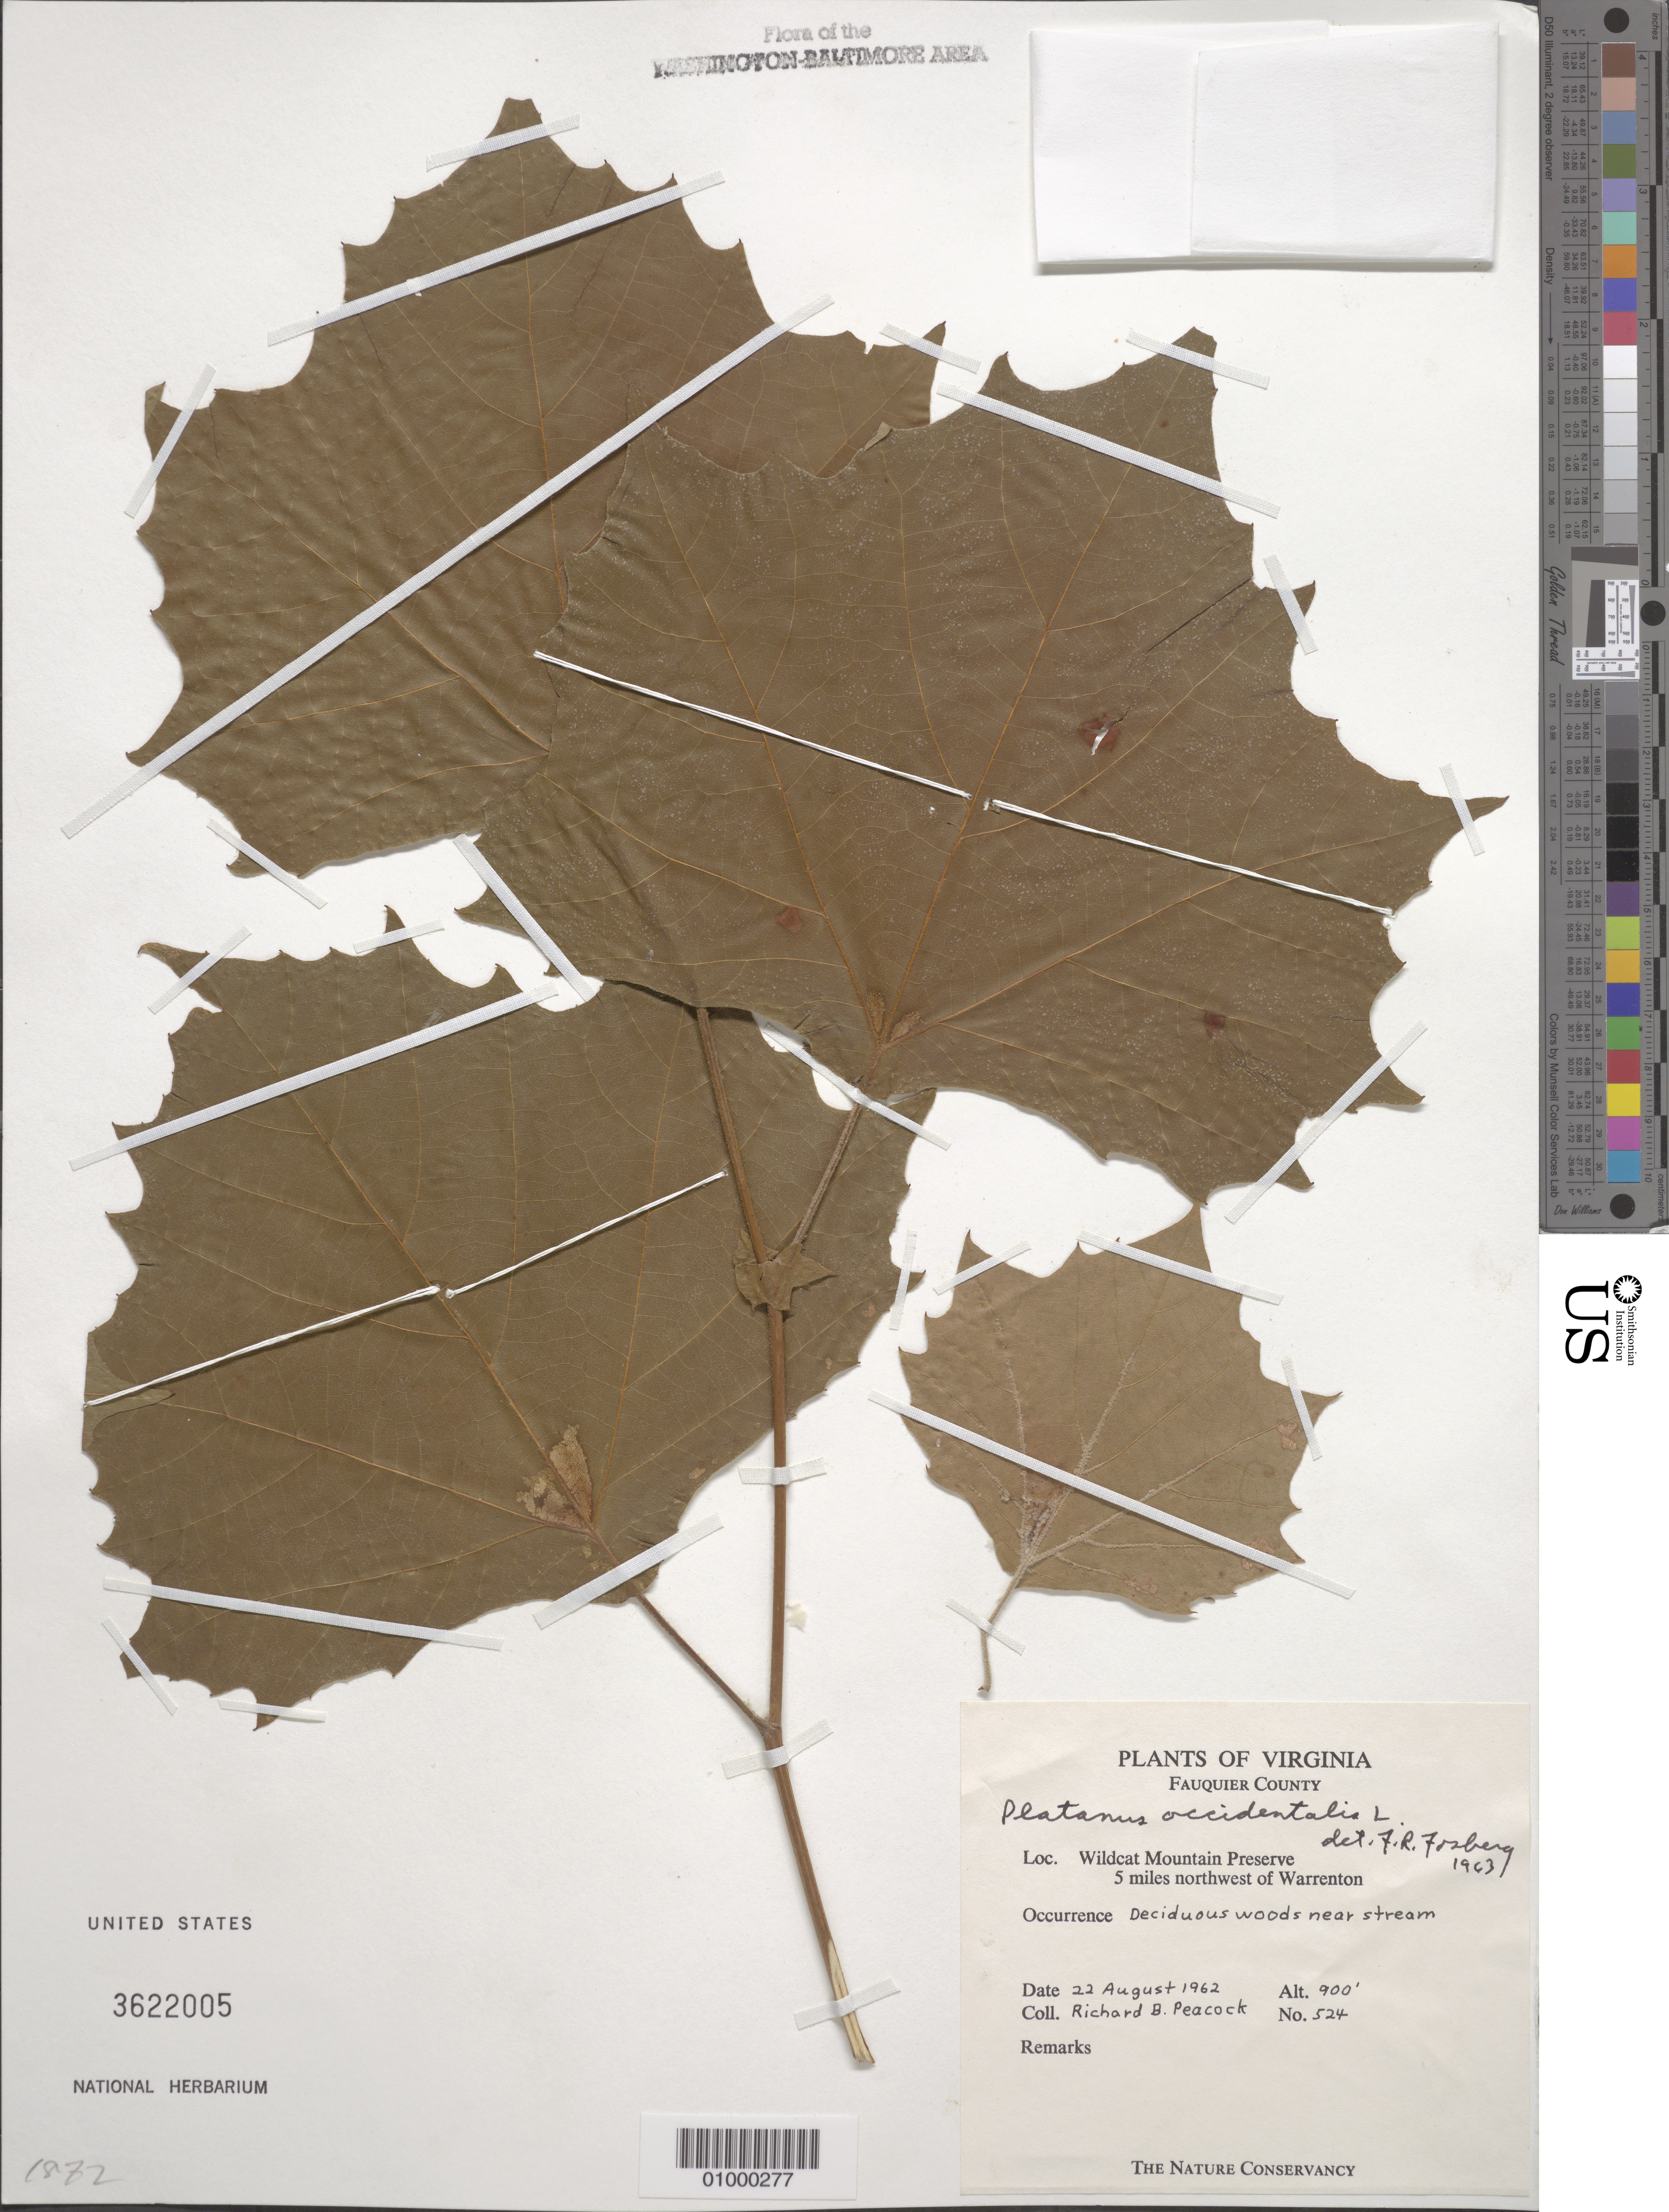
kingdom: Plantae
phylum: Tracheophyta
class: Magnoliopsida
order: Proteales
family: Platanaceae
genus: Platanus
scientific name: Platanus occidentalis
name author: L.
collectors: R. Peacock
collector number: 524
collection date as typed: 22 Aug 1962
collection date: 1962-08-22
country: United States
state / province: Virginia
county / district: Fauquier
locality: Wildcat Mountain Preserve, 5 miles northwest of Warrenton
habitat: deciduous woods near stream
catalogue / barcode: US 3622005